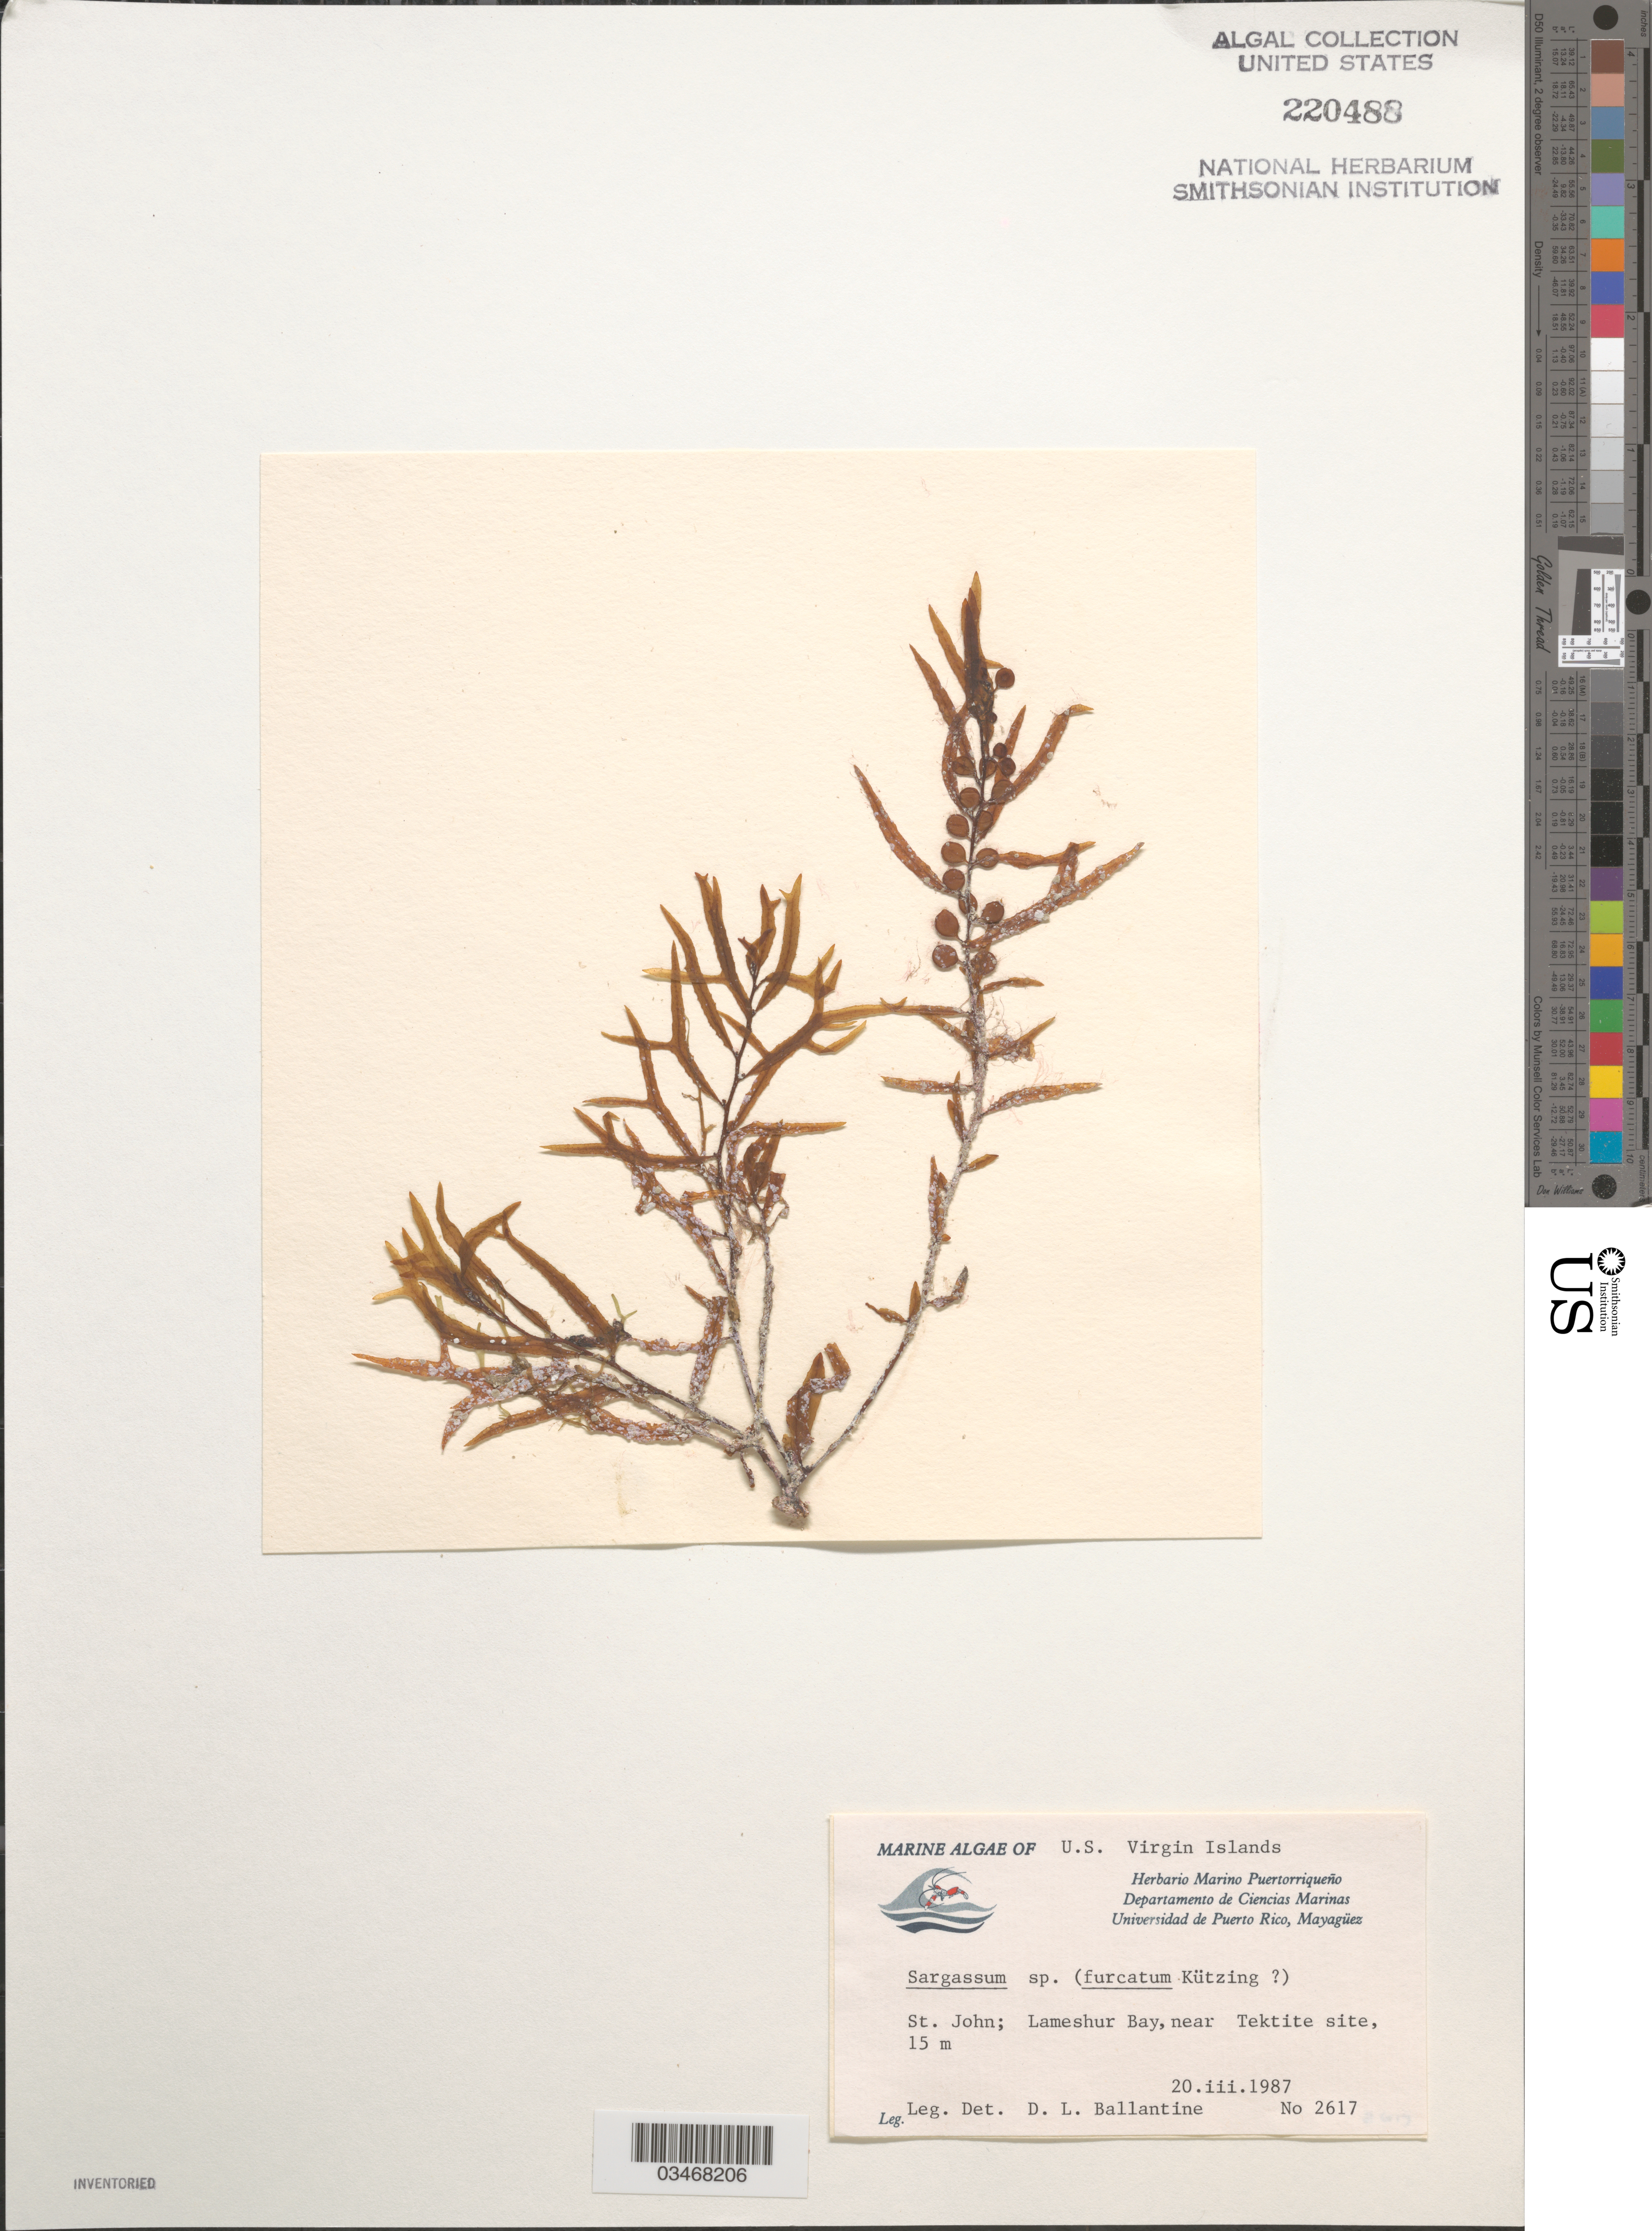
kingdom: Chromista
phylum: Ochrophyta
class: Phaeophyceae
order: Fucales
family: Sargassaceae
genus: Sargassum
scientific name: Sargassum sp.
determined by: Ballantine, D. L.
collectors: D.L. Ballantine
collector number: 2617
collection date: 1987-03-20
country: U.S. Virgin Islands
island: St. John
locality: Near Tektite site.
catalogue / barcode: US 220488